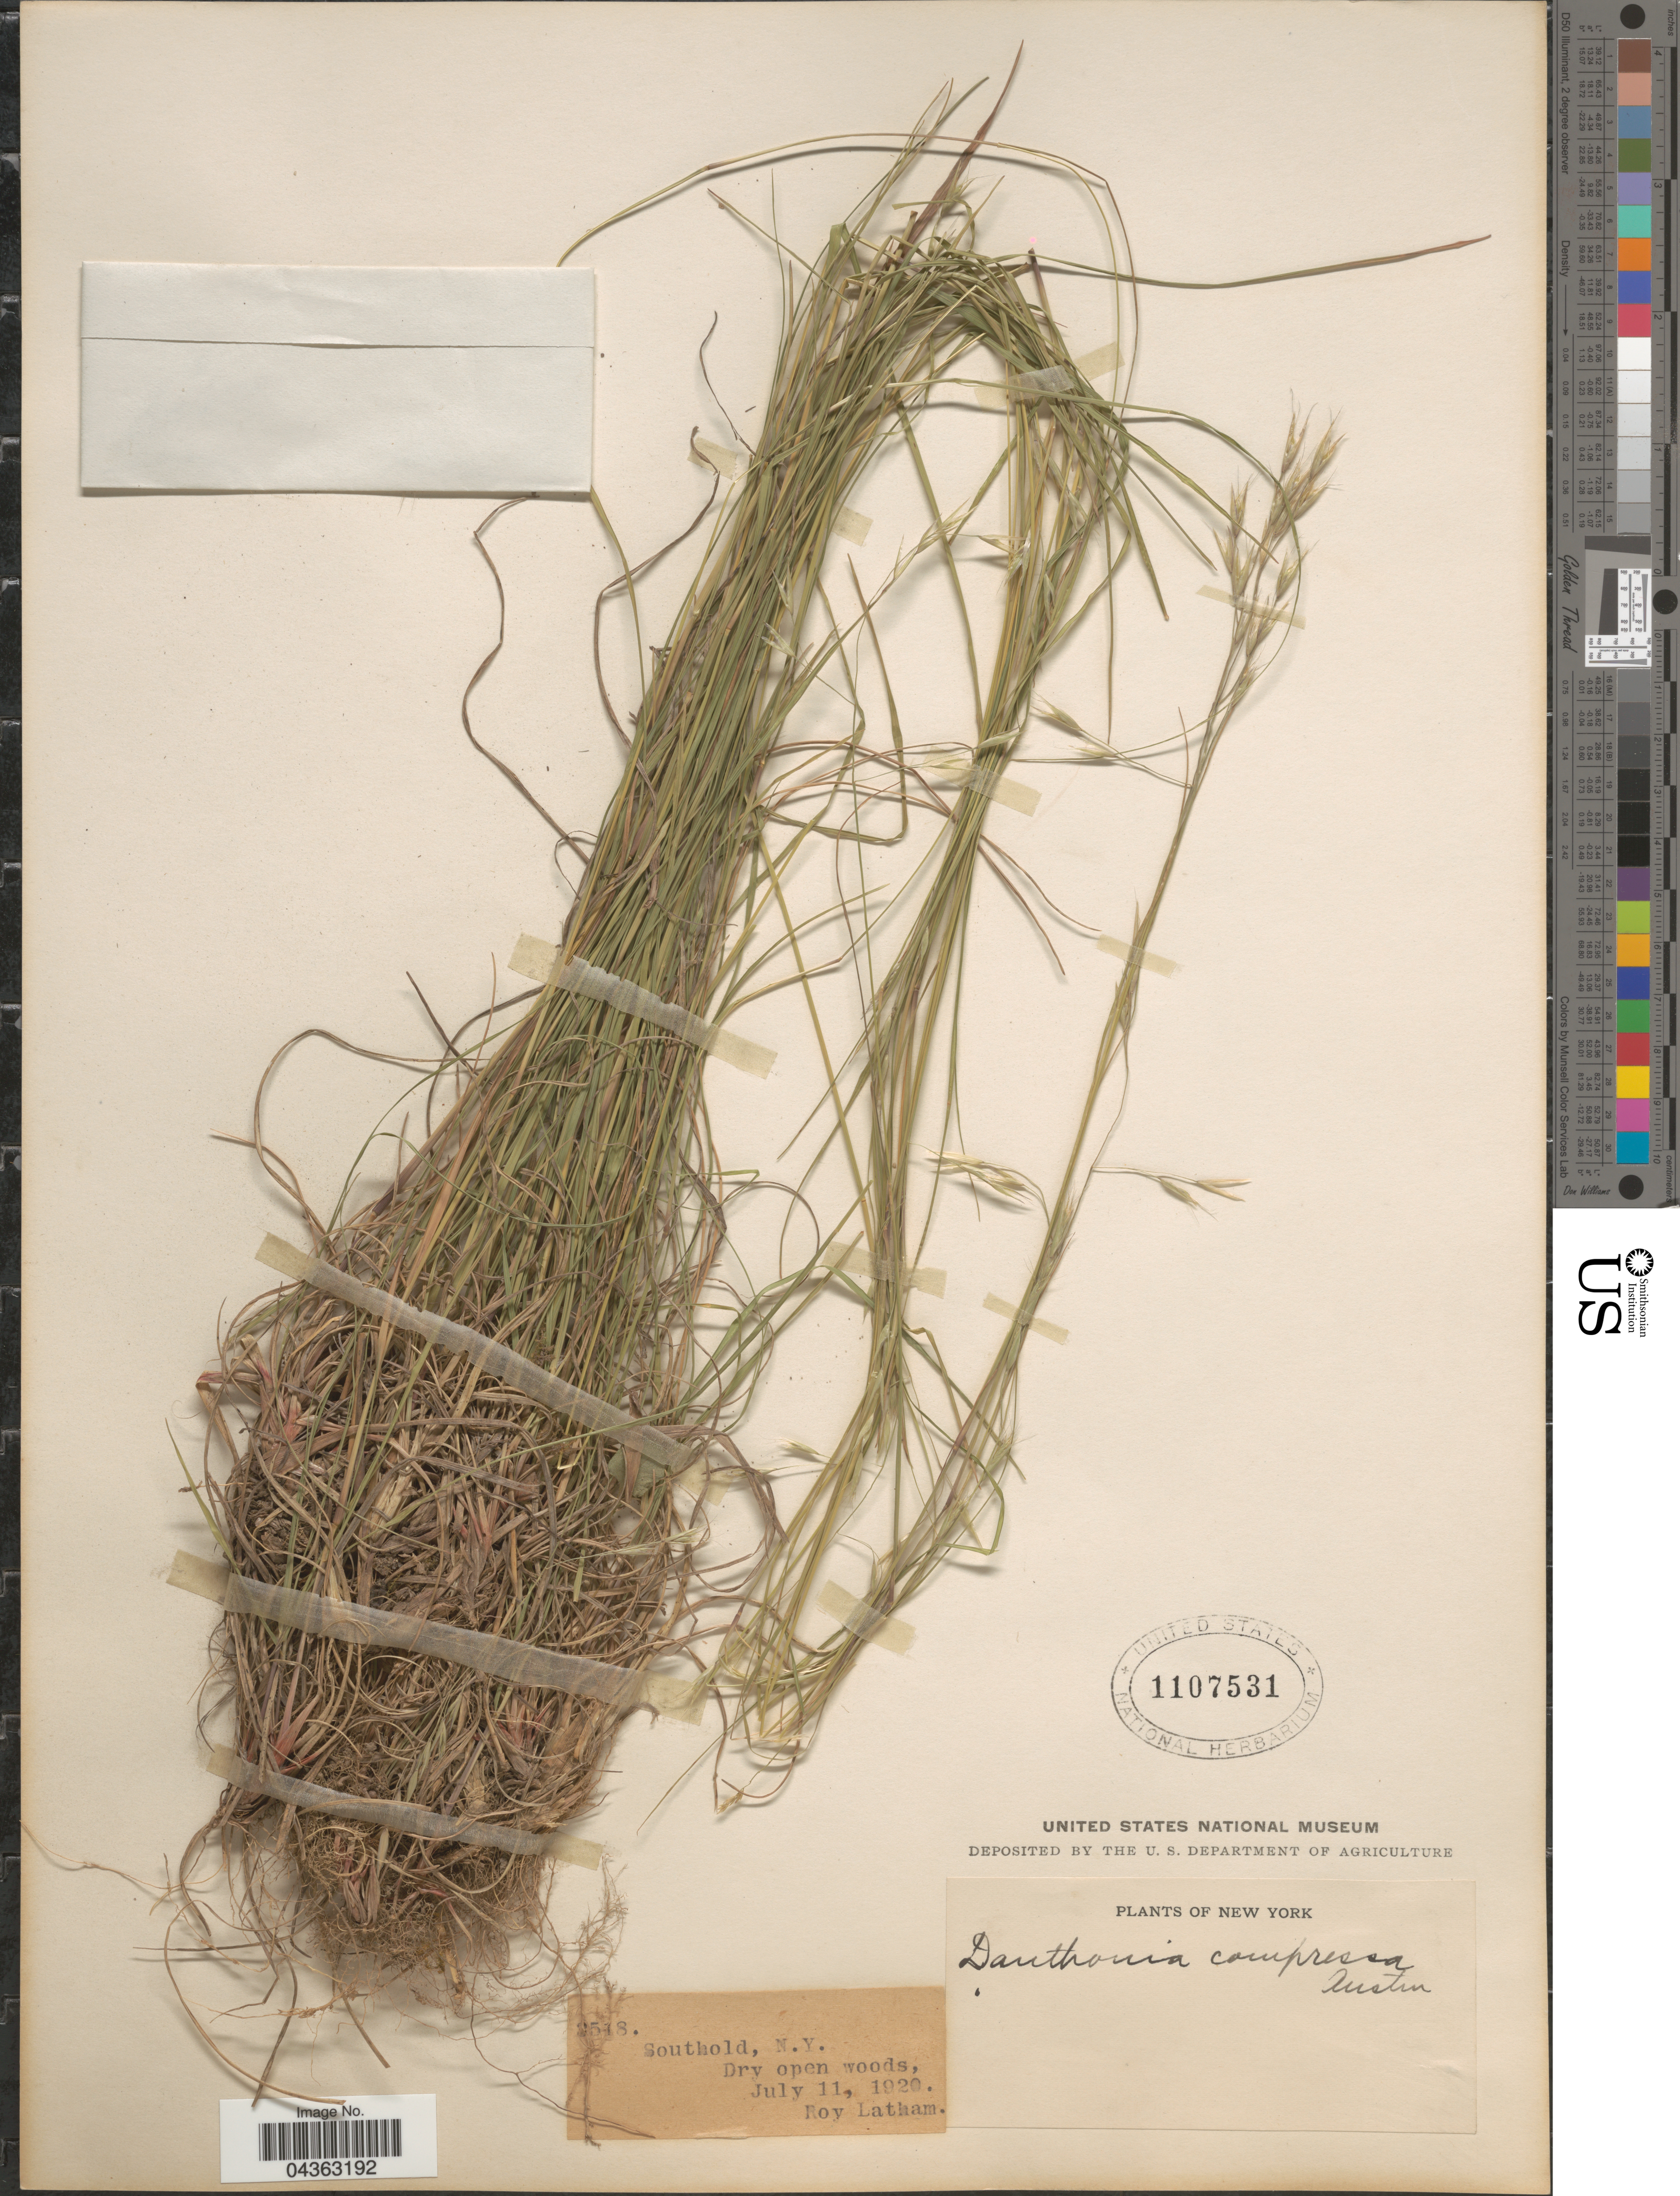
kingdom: Plantae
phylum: Tracheophyta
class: Liliopsida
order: Poales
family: Poaceae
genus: Danthonia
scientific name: Danthonia compressa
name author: Austin in F. Peck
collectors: R. Latham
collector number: !518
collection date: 1920-07-11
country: United States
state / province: New York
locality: Southold, N.Y.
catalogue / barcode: US 1107531